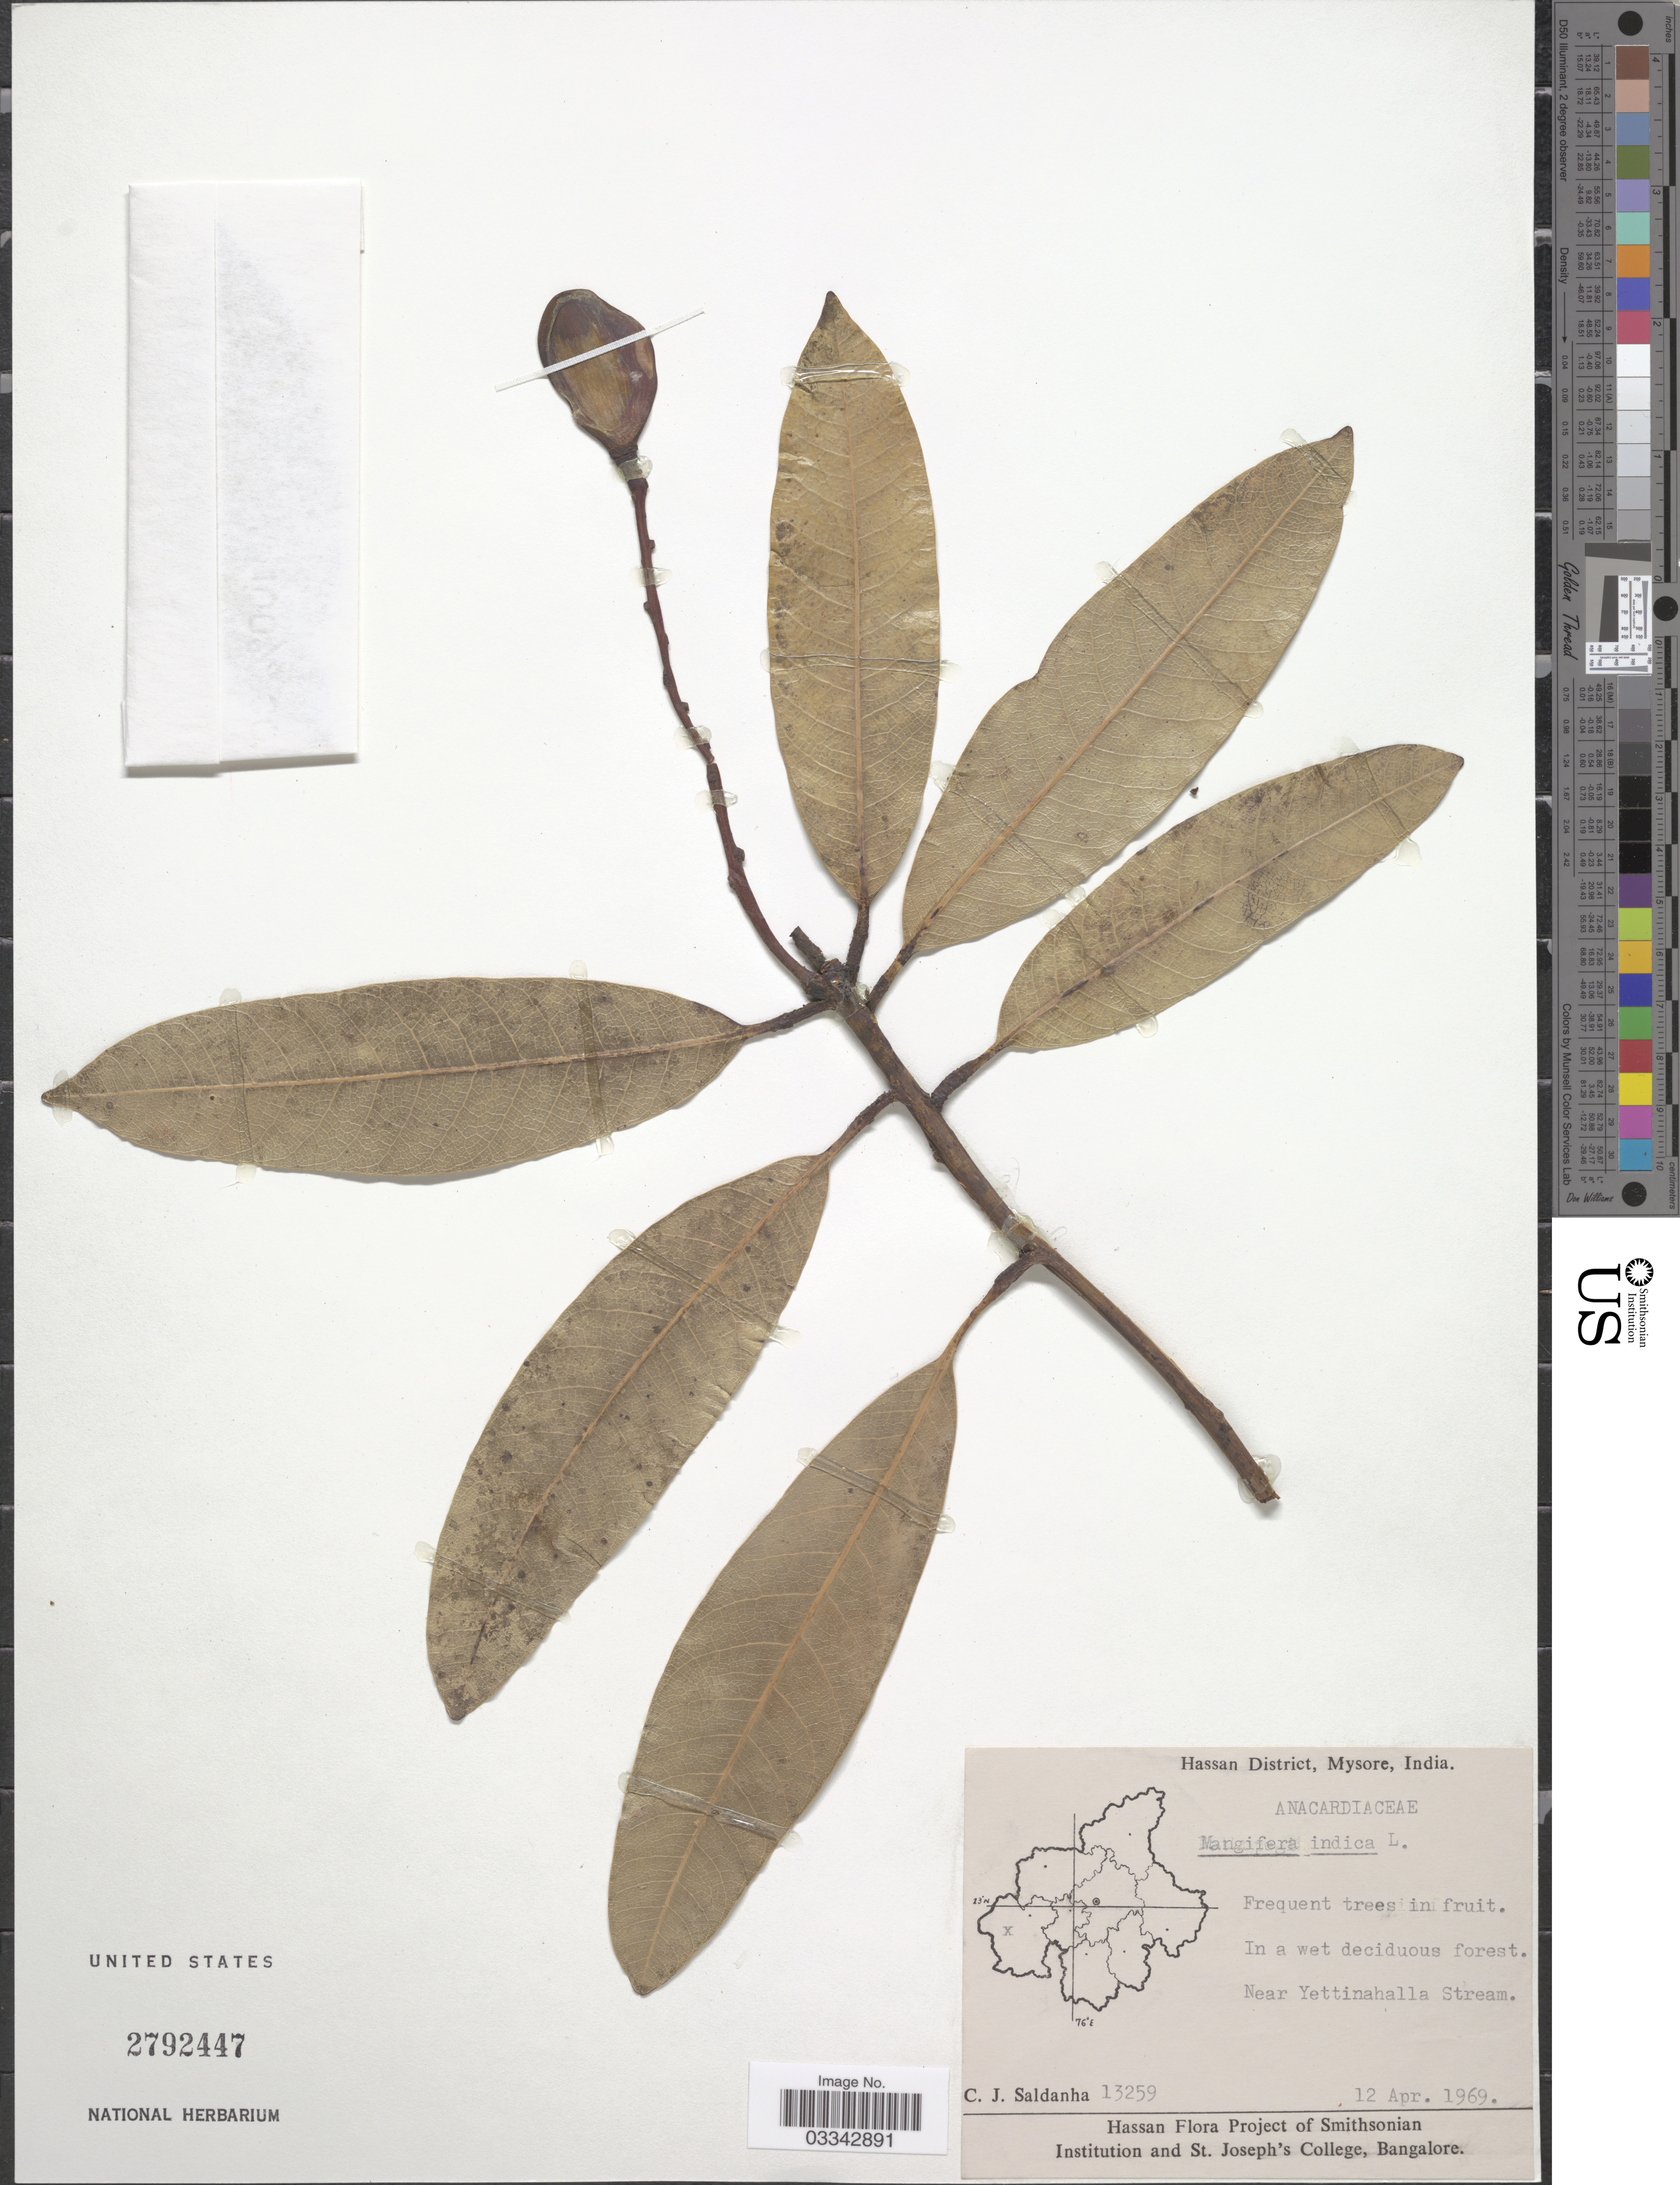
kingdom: Plantae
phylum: Tracheophyta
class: Magnoliopsida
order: Sapindales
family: Anacardiaceae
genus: Mangifera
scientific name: Mangifera indica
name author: L.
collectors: C. J. Saldanha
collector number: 13259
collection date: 1969-04-12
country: India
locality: Hassan District, Mysore. Near Yettinahalla Stream.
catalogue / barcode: US 2792447